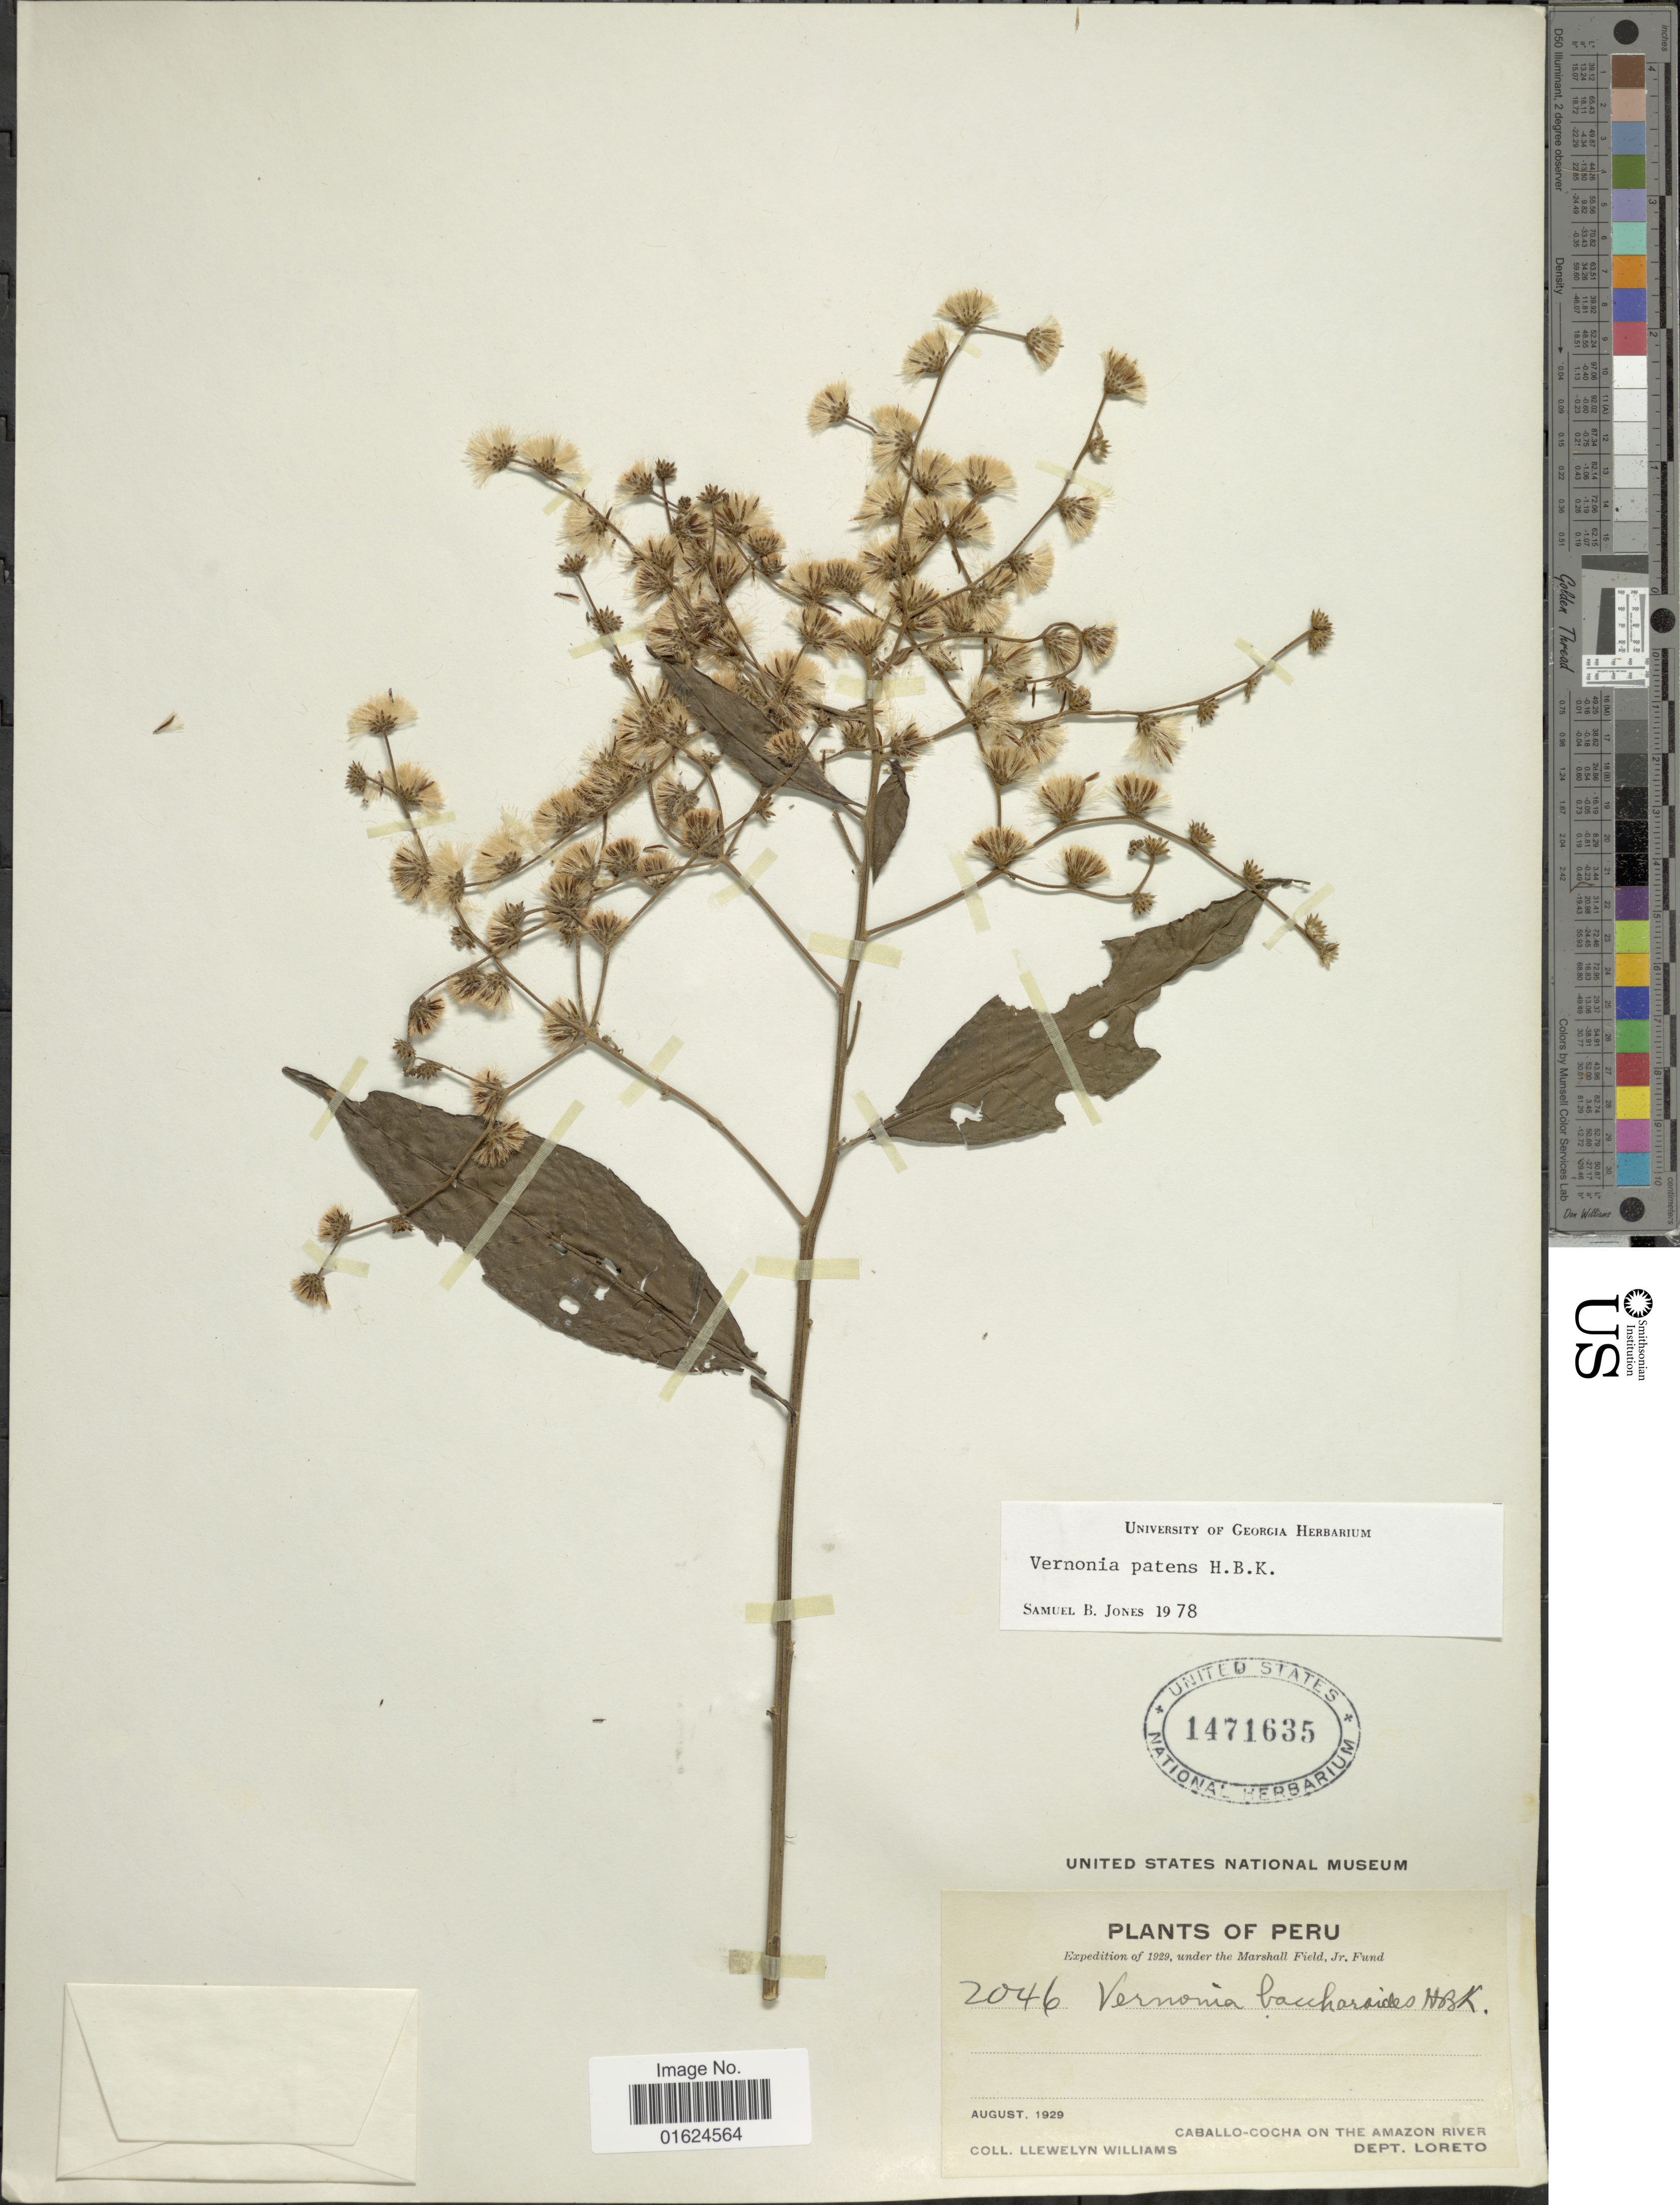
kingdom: Plantae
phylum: Tracheophyta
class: Magnoliopsida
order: Asterales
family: Asteraceae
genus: Vernonanthura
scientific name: Vernonanthura patens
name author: (Kunth) H. Rob.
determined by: Renon, Polla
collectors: Ll. Williams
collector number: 2046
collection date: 1929-08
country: Peru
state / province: Loreto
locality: Caballo-Cocha on the Amazon River, Dept. Loreto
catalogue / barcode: US 1471635